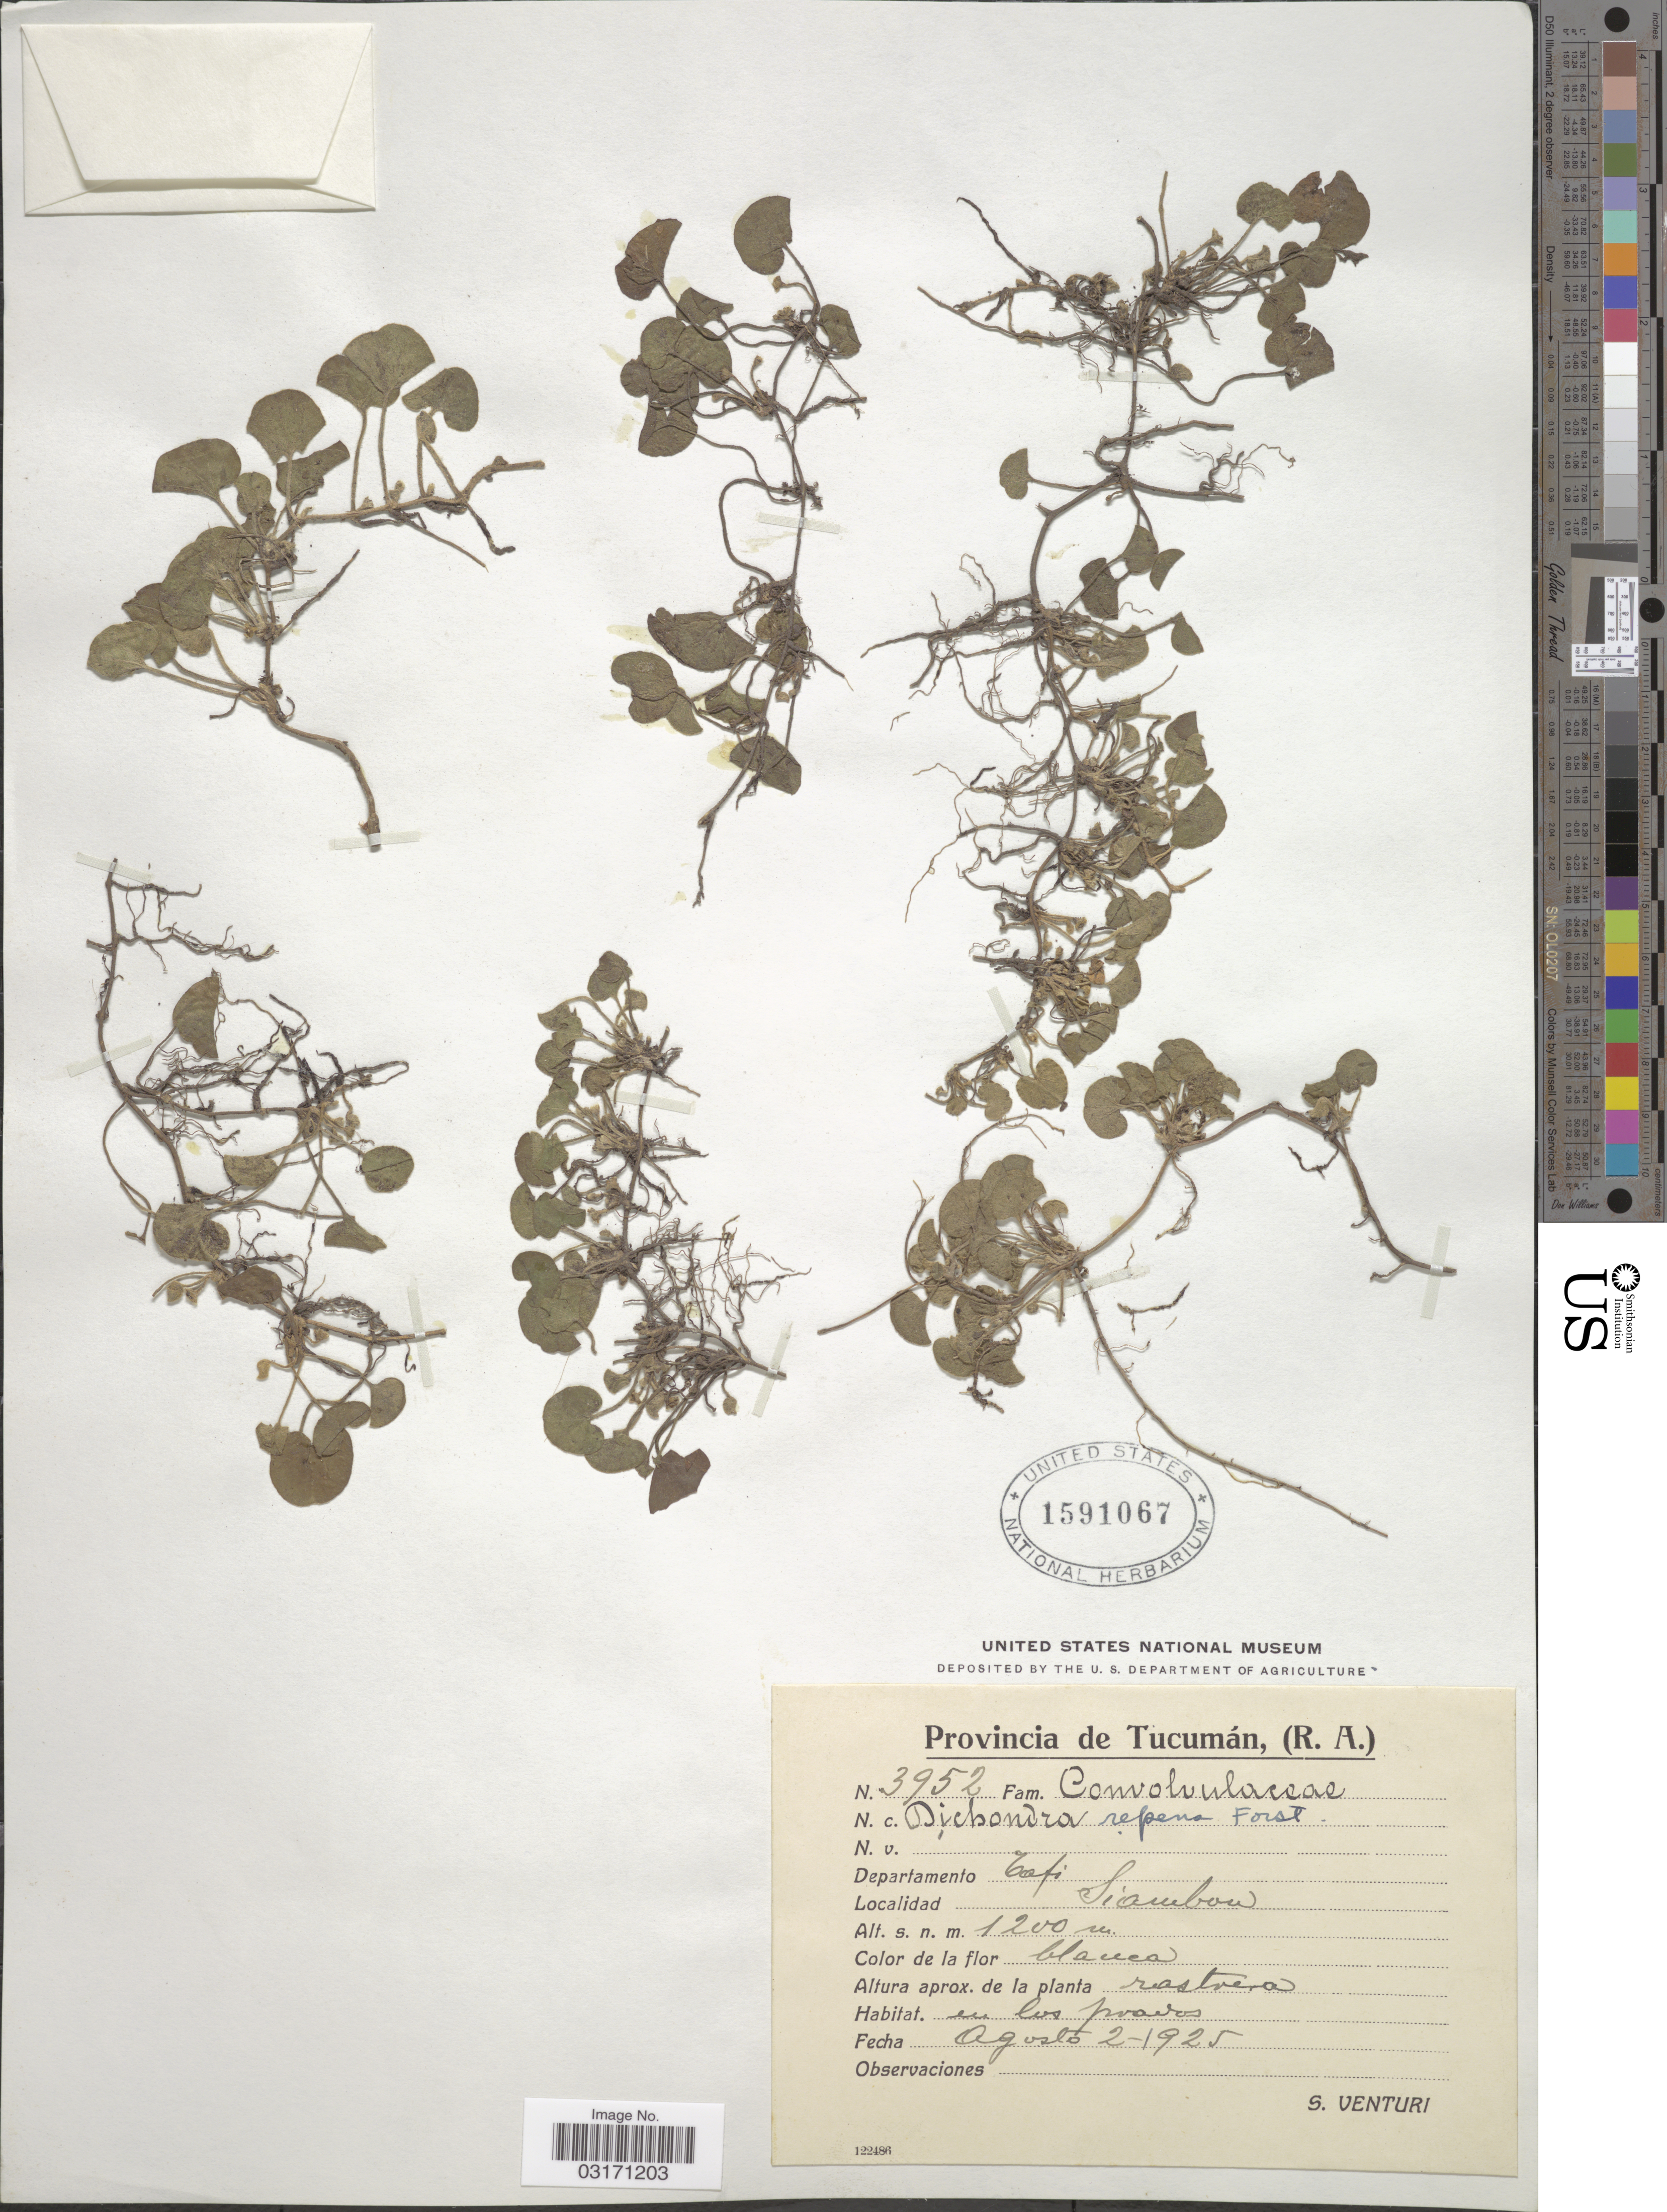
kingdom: Plantae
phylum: Tracheophyta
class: Magnoliopsida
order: Solanales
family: Convolvulaceae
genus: Dichondra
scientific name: Dichondra repens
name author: J.R. Forst. & G. Forst.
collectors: S. Venturi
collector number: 3952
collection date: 1925-08-02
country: Argentina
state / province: Tucuman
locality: Departamento Tafi. Siambon.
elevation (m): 1200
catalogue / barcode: US 1591067